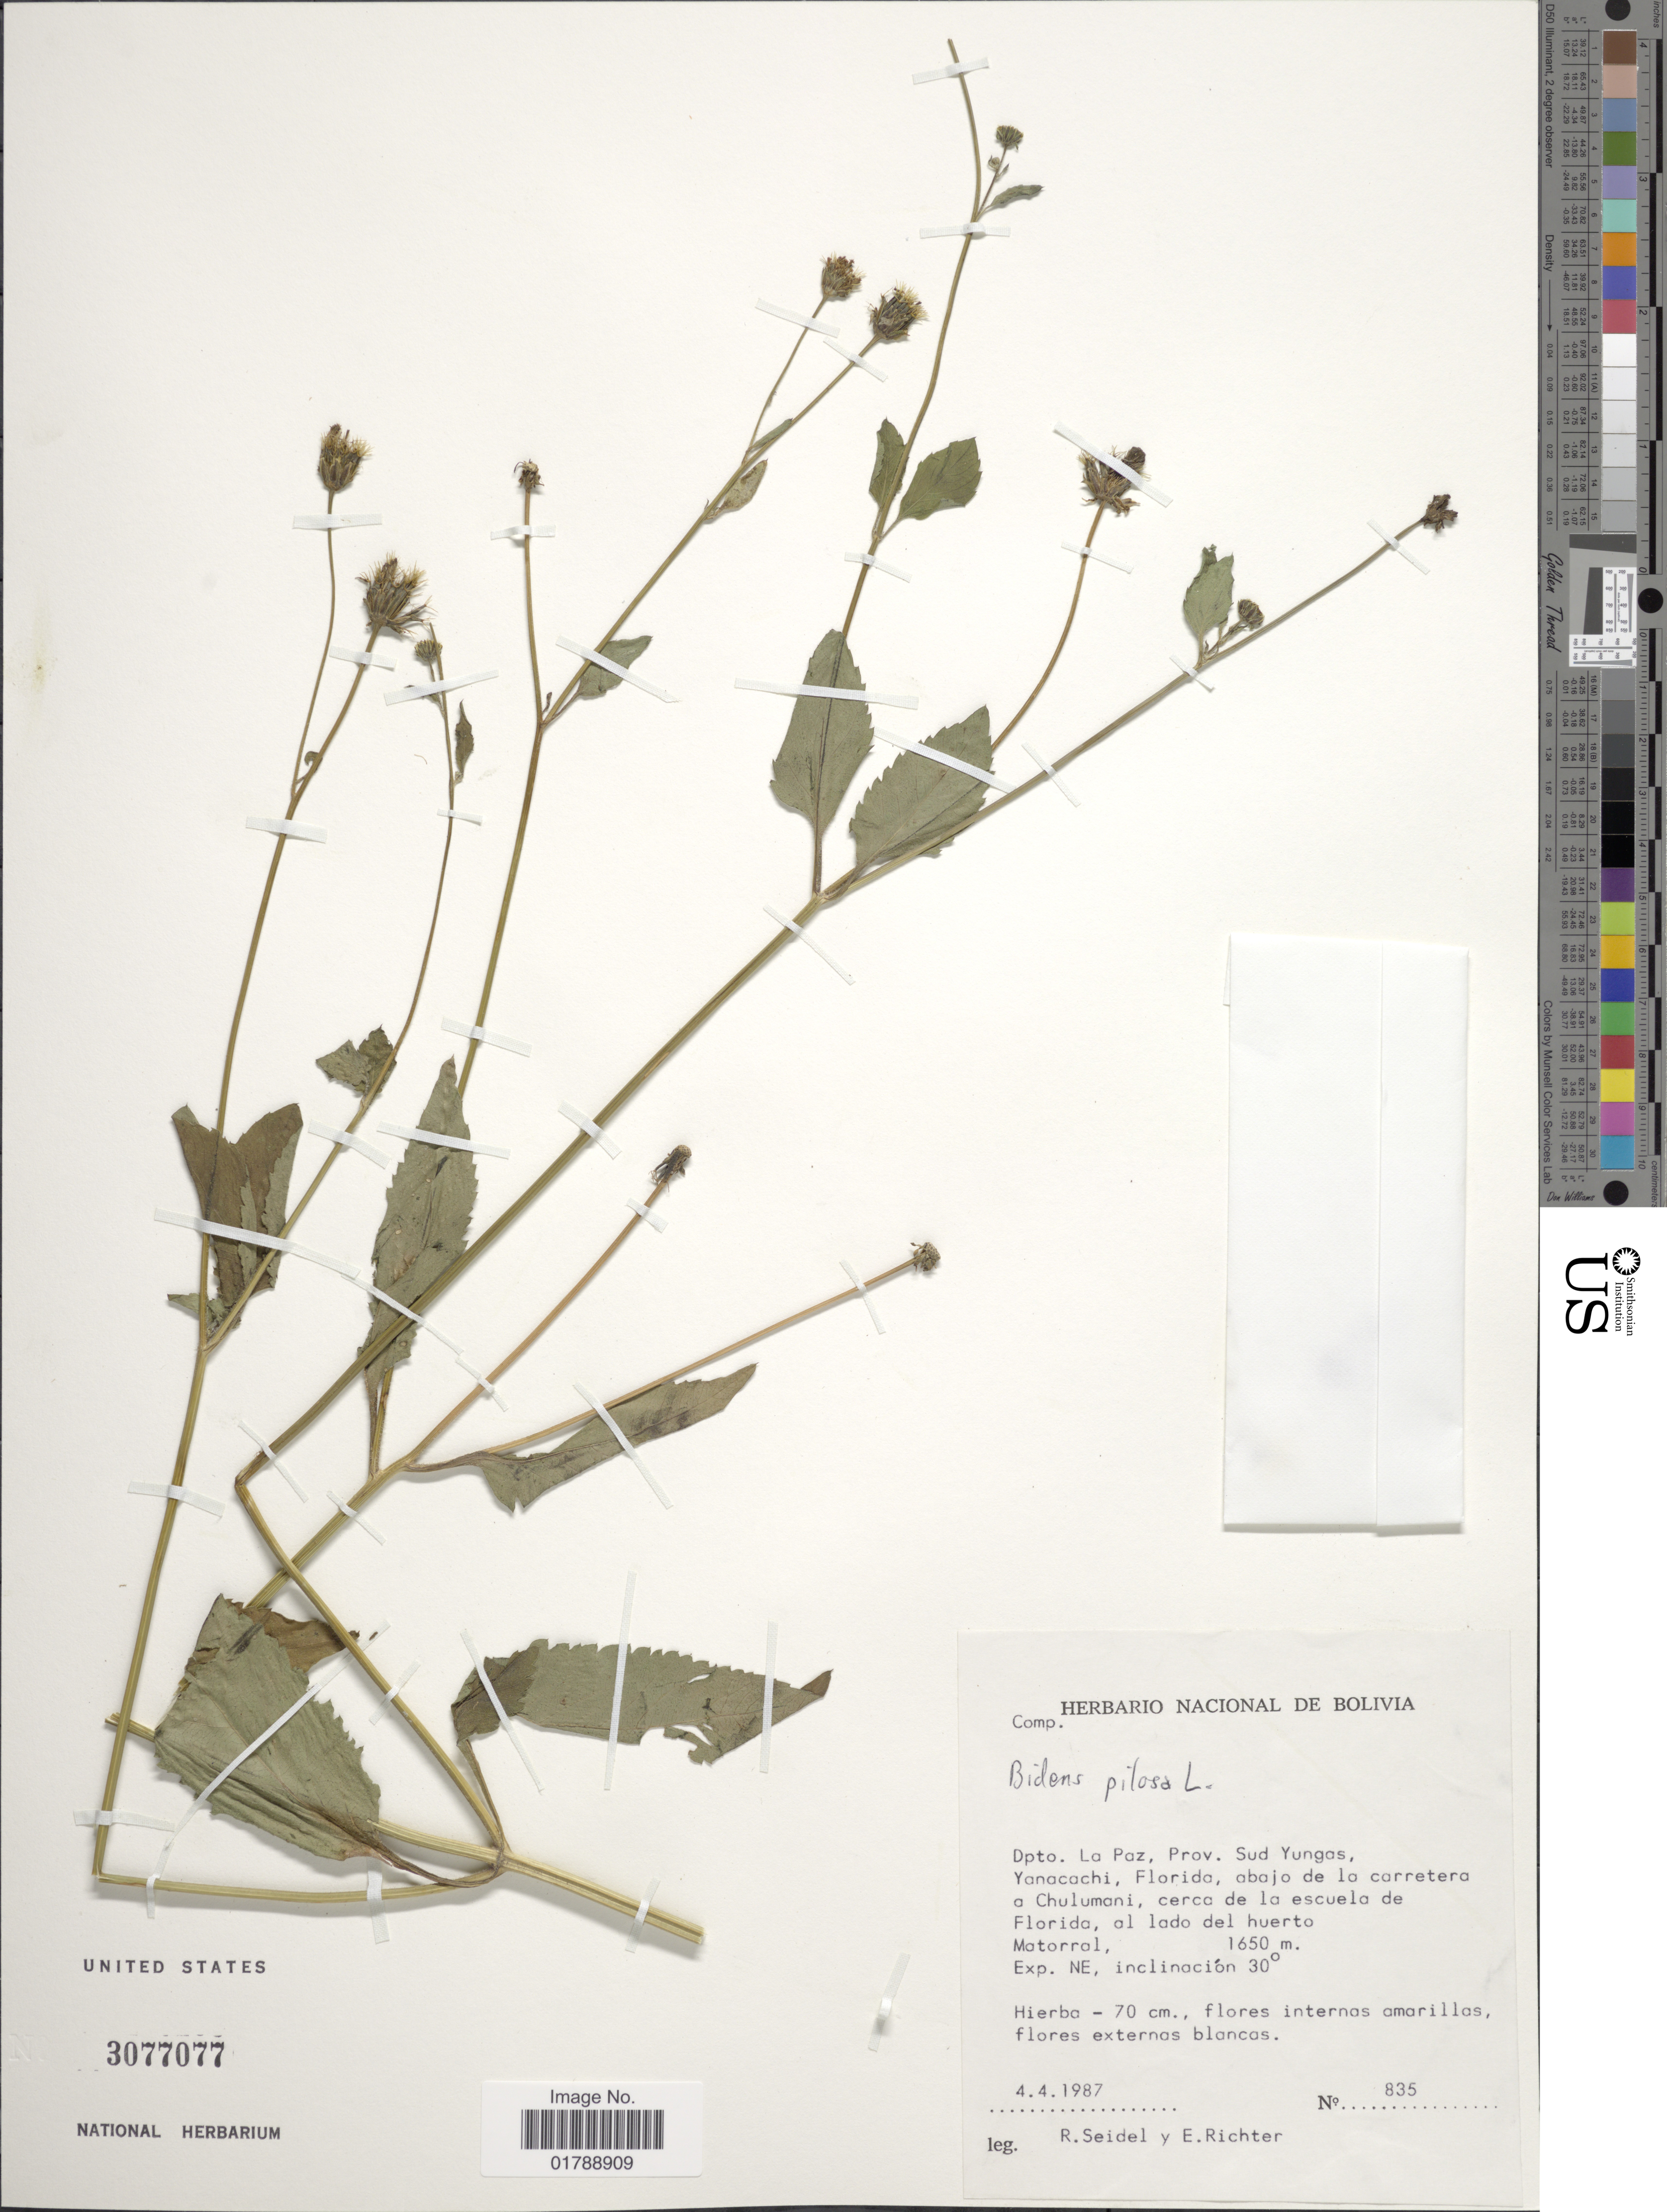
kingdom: Plantae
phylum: Tracheophyta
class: Magnoliopsida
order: Asterales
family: Asteraceae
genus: Bidens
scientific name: Bidens pilosa var. radiata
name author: (Sch. Bip.) J.A. Schmidt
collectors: R. Seidel & E. Richter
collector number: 835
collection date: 1987-04-04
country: Bolivia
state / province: La Paz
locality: Prov. Sud Yungas, Yanacachi, Florida, abajo de la carretera a Chulumani, cerca de la escuela de Florida, al lado del huerto Matorral, Exp. NE, inclinación 30°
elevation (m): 1650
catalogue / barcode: US 3077077